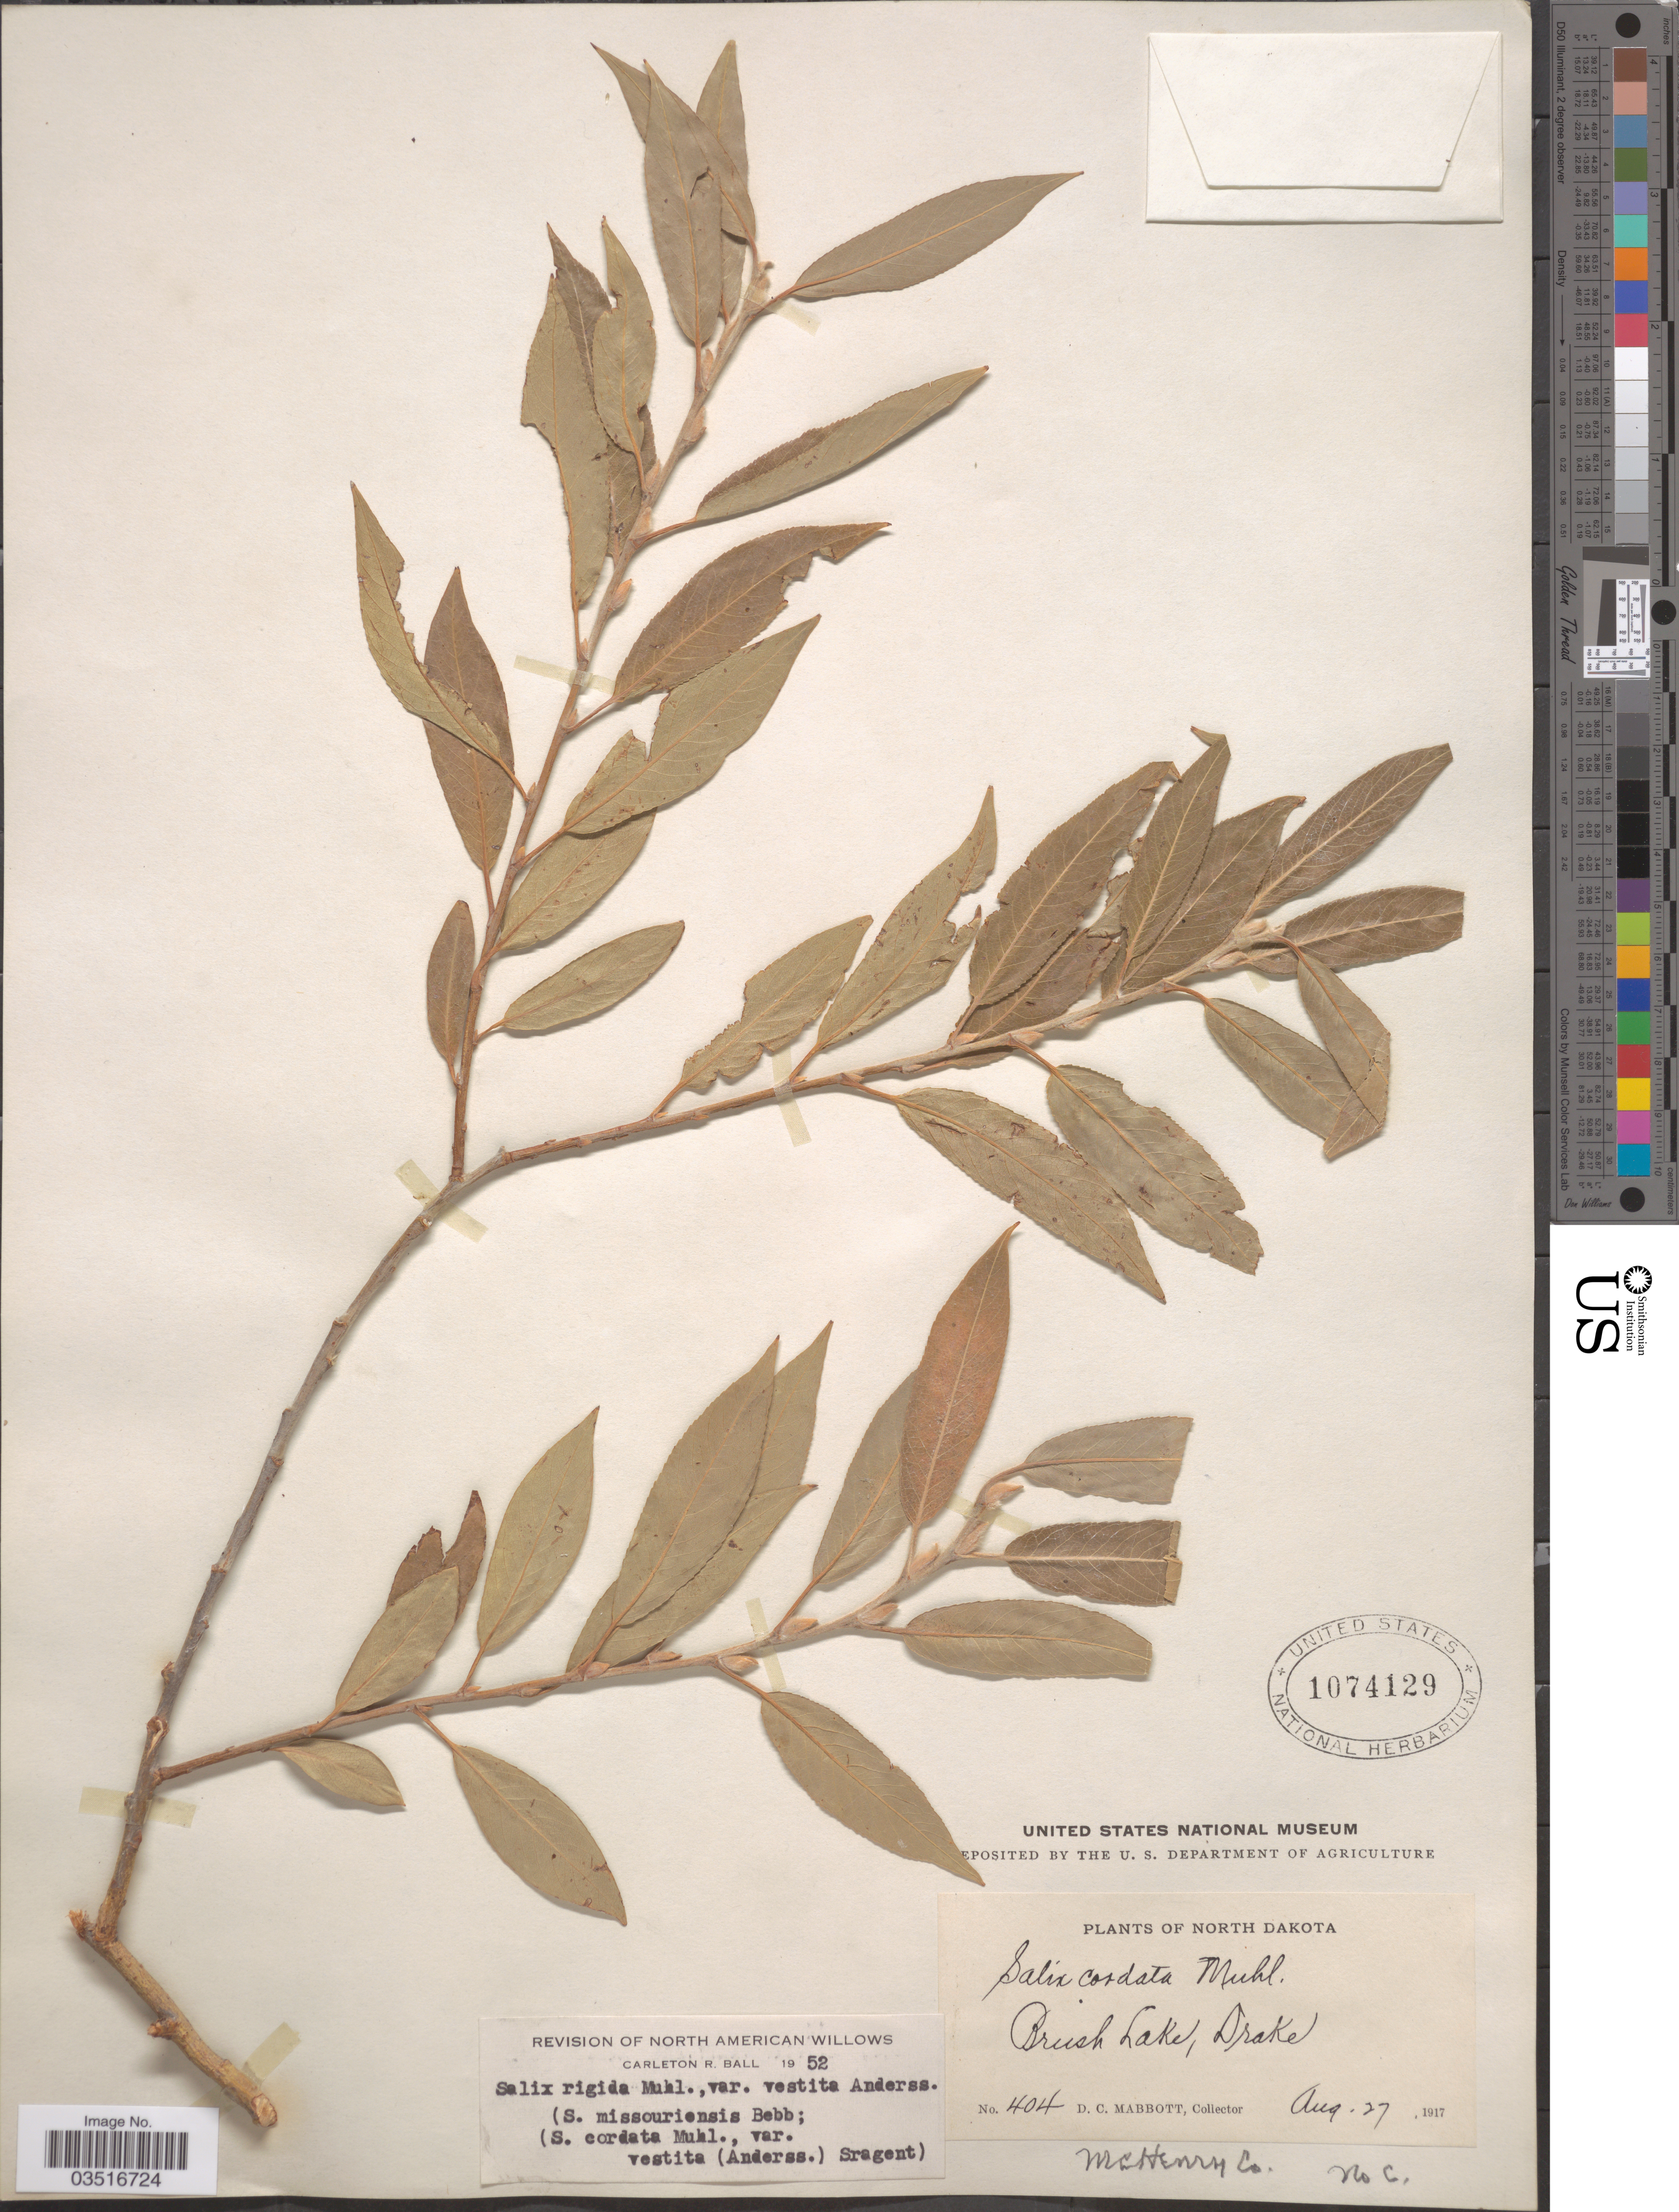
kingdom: Plantae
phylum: Tracheophyta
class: Magnoliopsida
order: Malpighiales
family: Salicaceae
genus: Salix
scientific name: Salix rigida var. vestita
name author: (Andersson) C.R. Ball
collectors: D. Mabbott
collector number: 404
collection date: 1917-08-27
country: United States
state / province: North Dakota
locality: Brush Lake, Drake. McHenry Co.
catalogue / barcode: US 1074129